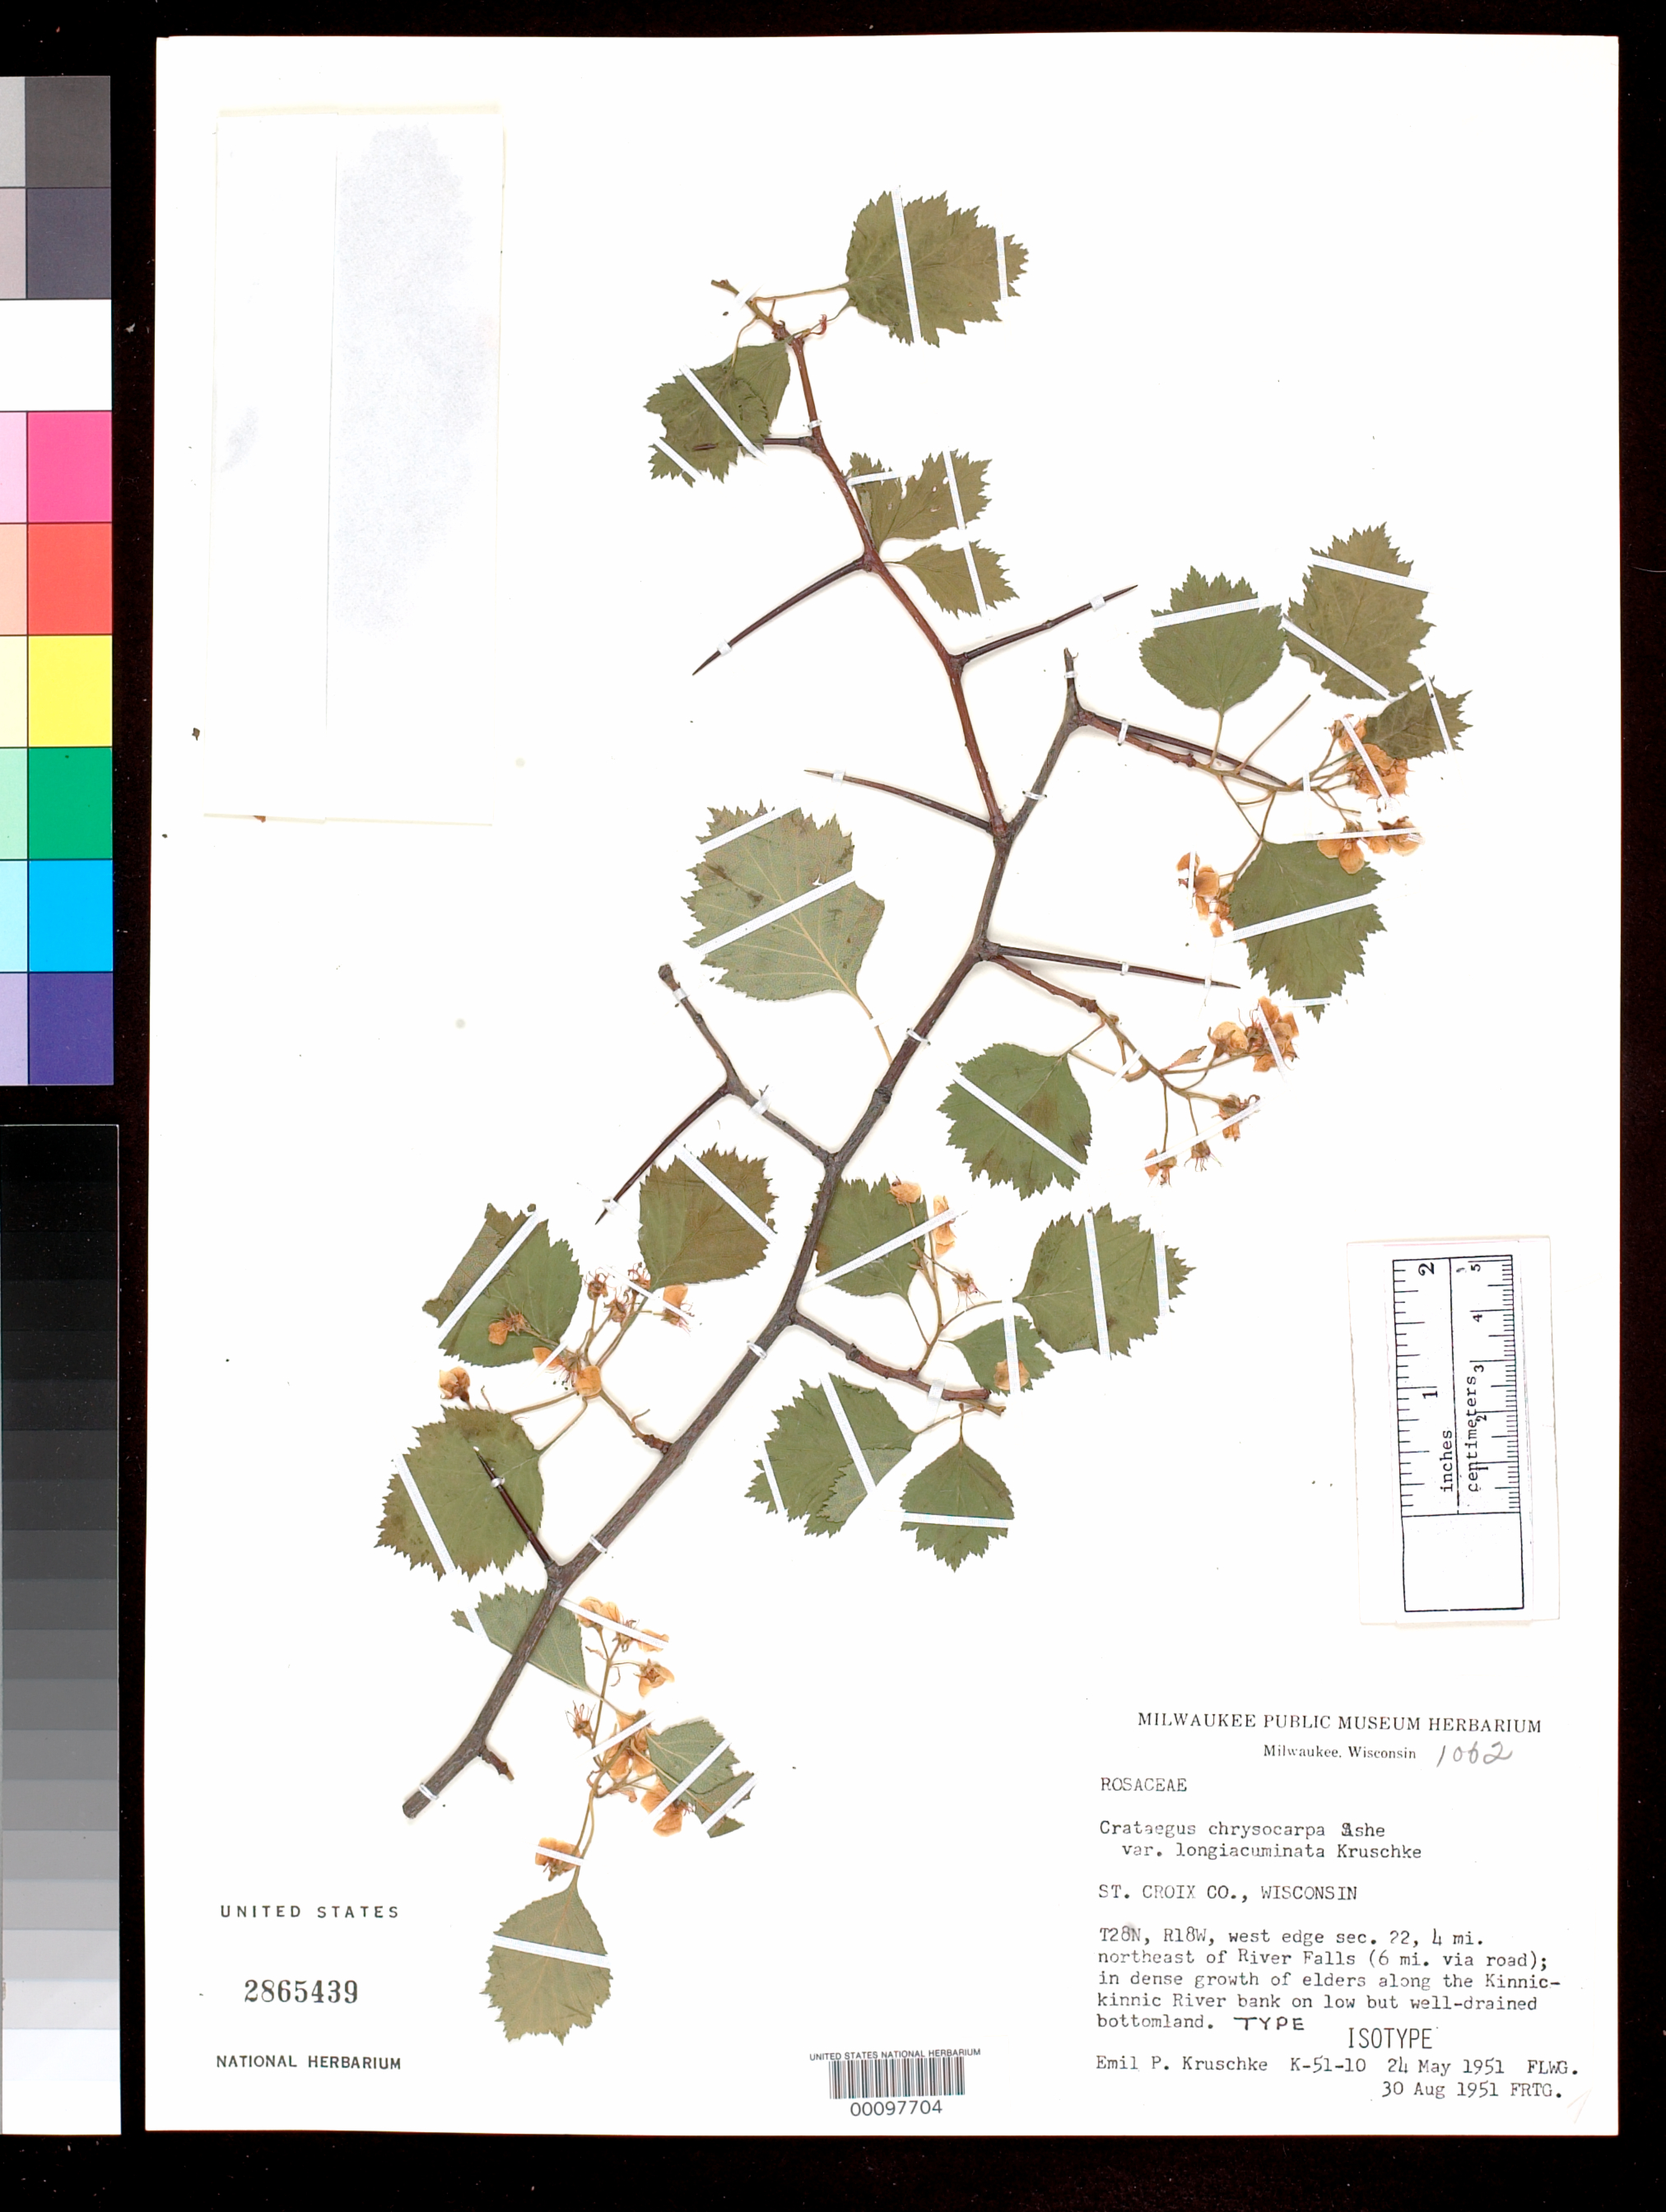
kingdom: Plantae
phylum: Tracheophyta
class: Magnoliopsida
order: Rosales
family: Rosaceae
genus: Crataegus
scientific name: Crataegus chrysocarpa var. longiacuminata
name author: Kruschke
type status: Isotype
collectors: E. Kruschke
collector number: K-51-10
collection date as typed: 24 May 1951 and 30 Aug 1951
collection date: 1951-05-24,1951-08-30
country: United States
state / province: Wisconsin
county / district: St. Croix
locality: Northeast of River Falls, bordering the Kinnickinnic River.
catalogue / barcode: US 2865439